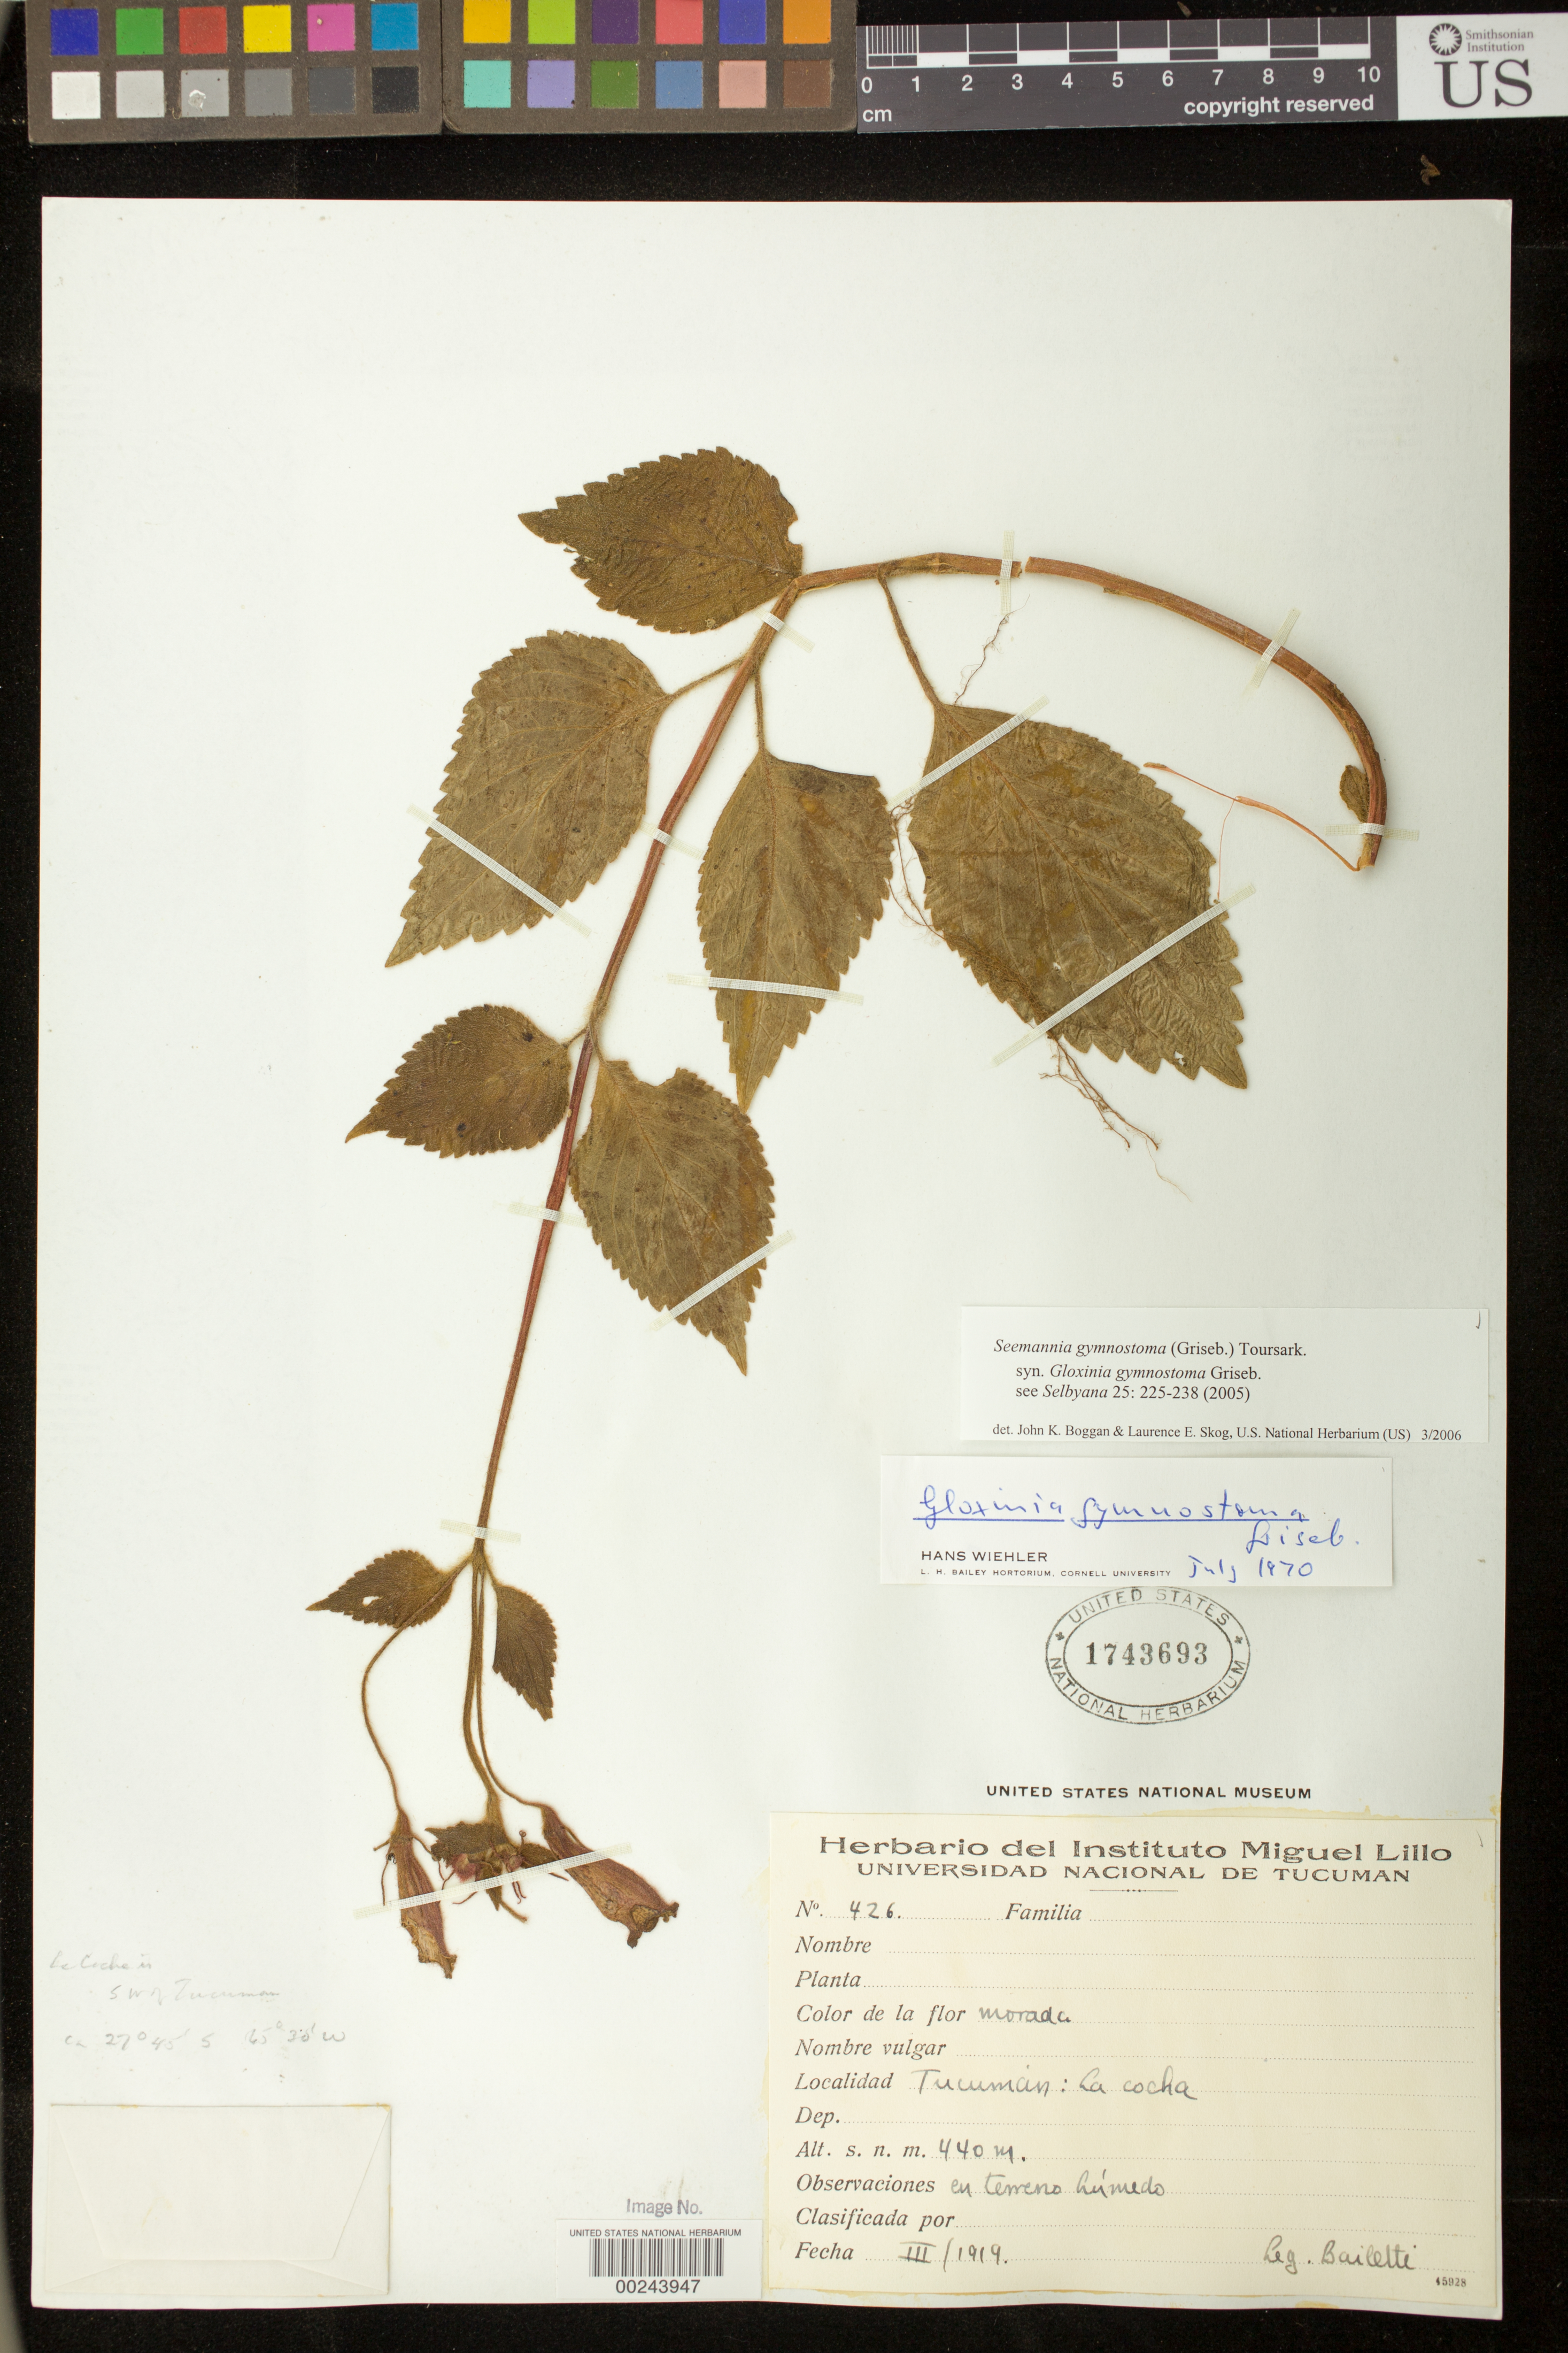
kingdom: Plantae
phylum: Tracheophyta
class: Magnoliopsida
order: Lamiales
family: Gesneriaceae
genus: Seemannia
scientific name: Seemannia gymnostoma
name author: (Griseb.) Toursark.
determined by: Boggan, J. K.; Skog, L. E.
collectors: Bailetti, --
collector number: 426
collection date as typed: Mar 1919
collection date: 1919-03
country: Argentina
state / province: Tucumán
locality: La Cocha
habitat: En terreno húmedo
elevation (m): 440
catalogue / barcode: US 1743693